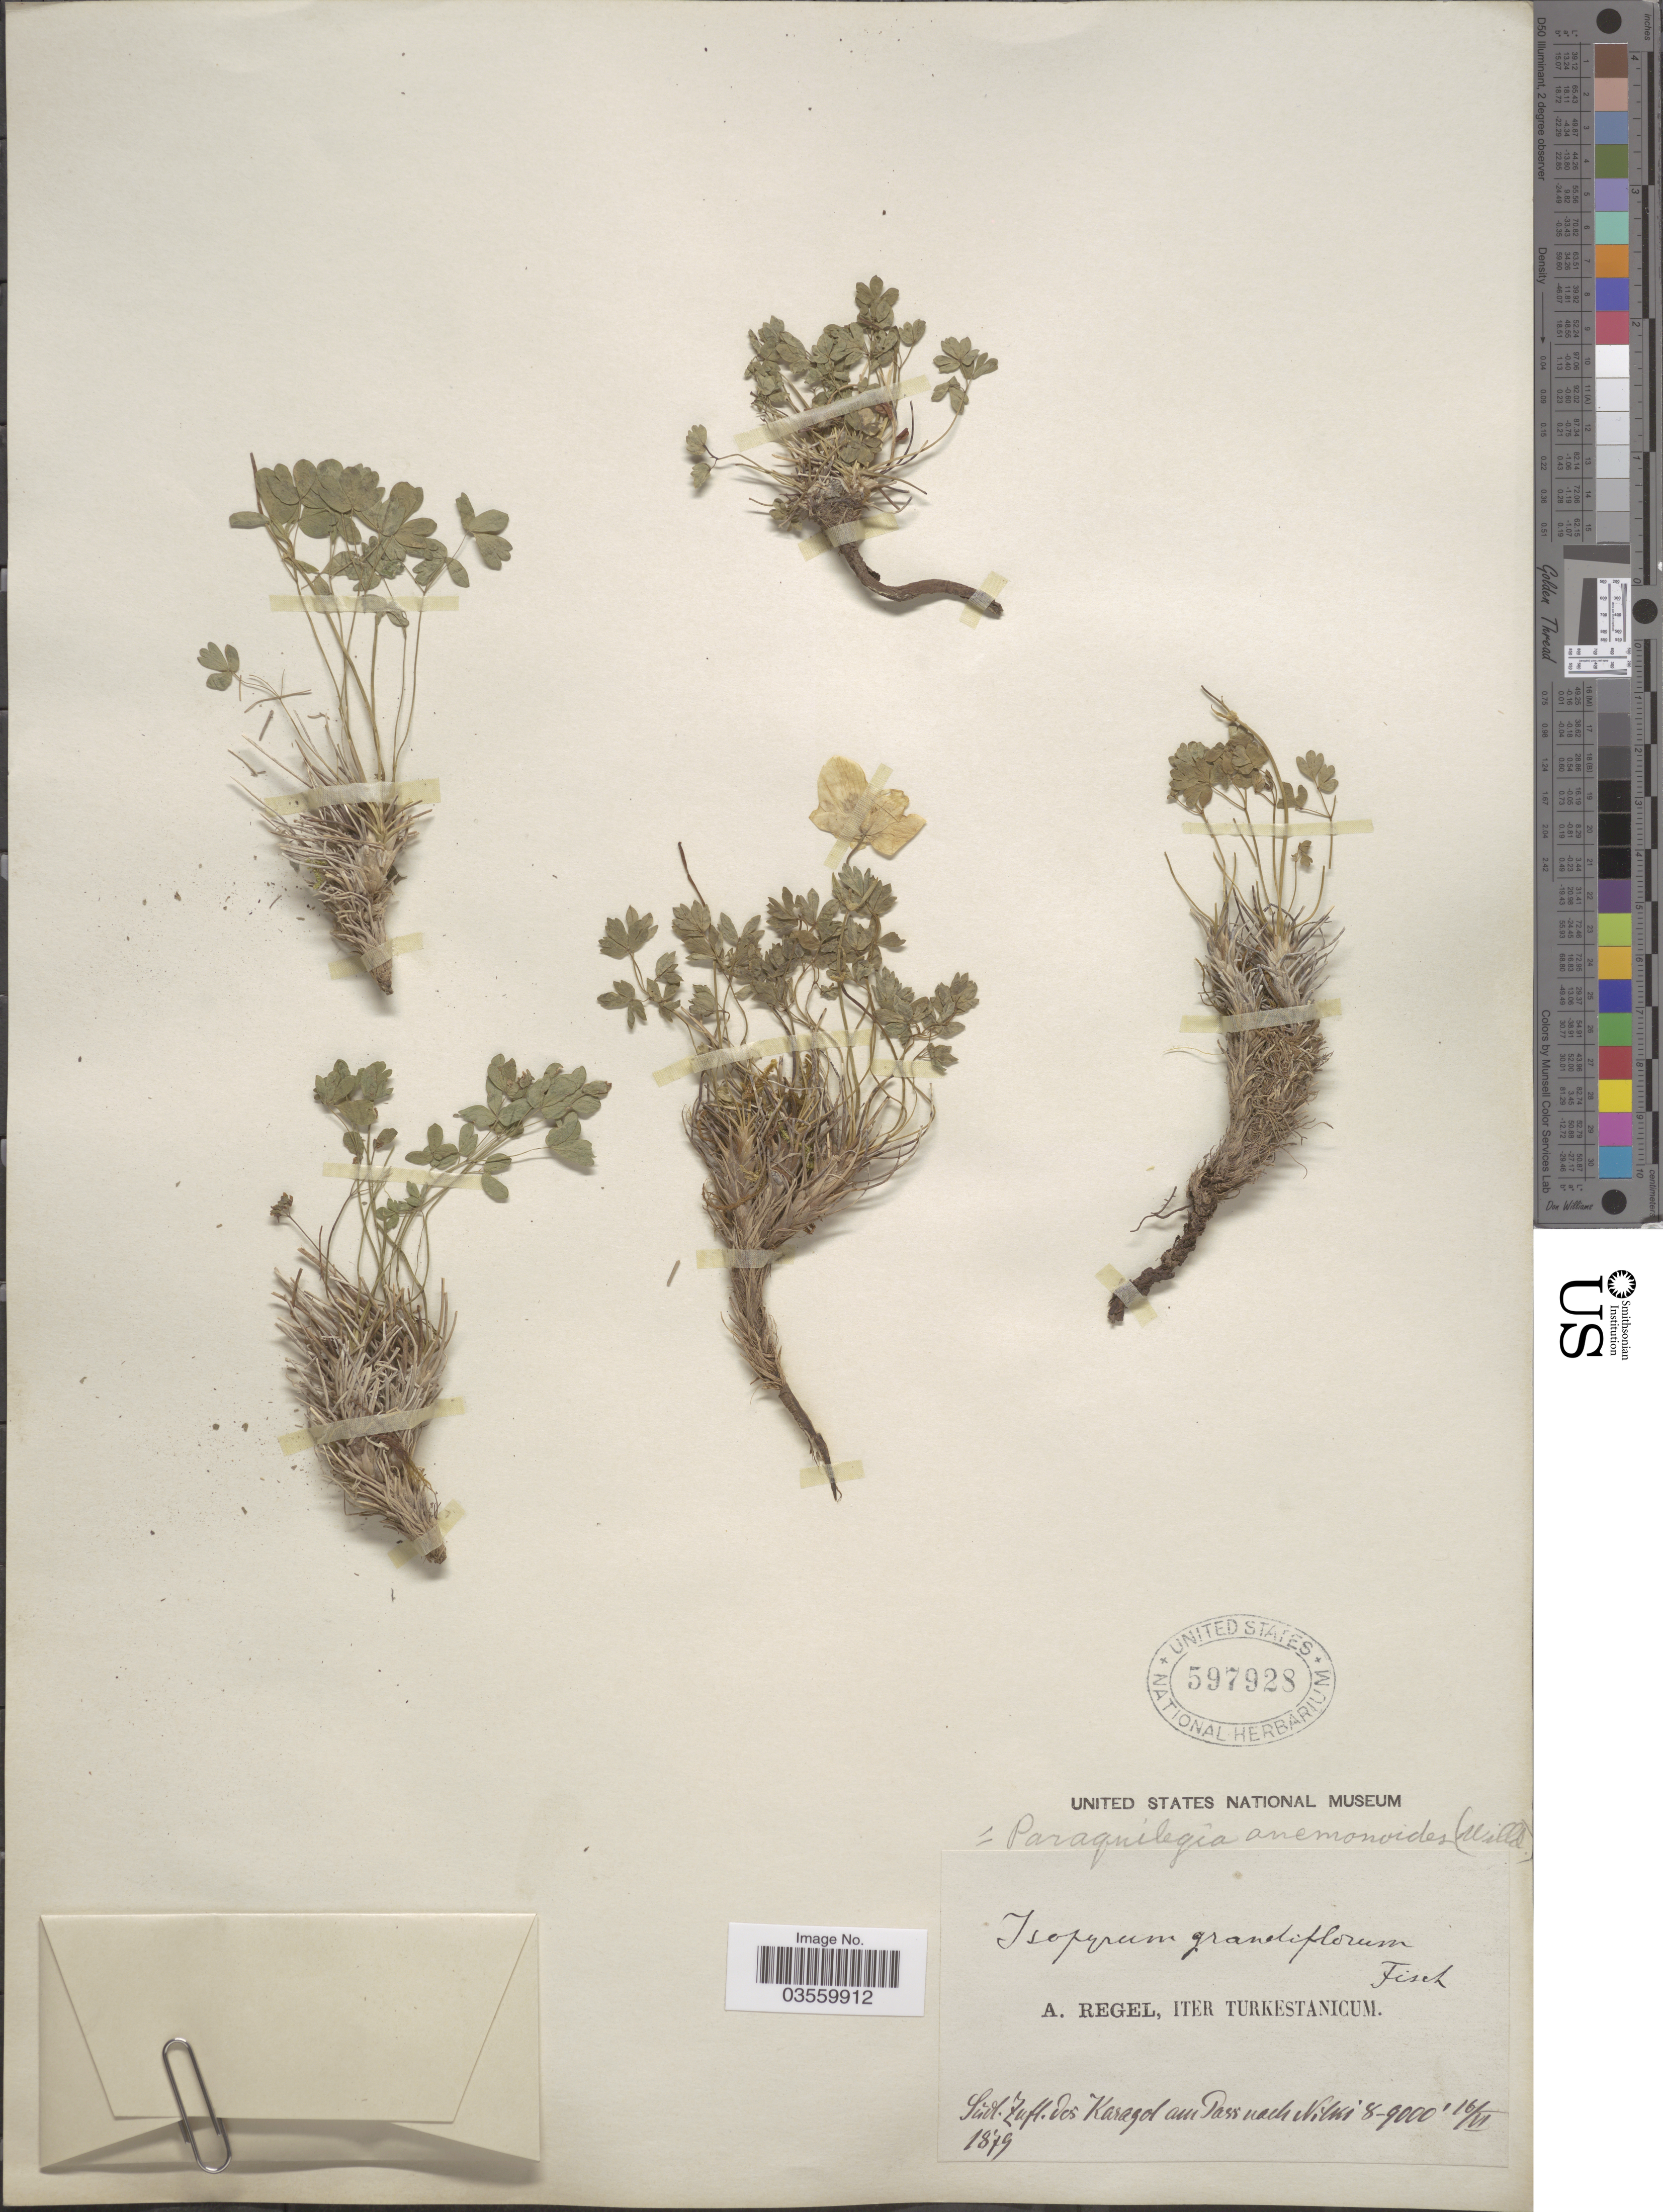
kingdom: Plantae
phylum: Tracheophyta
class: Magnoliopsida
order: Ranunculales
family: Ranunculaceae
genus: Paraquilegia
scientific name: Paraquilegia anemonoides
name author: (Willd.) Ulbr.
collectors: A. Regel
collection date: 1879-06-16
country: Turkey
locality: Turkestanicum. Süd-Zuft. des Karagol am Pass nach Nitki.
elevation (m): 2438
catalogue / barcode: US 597928